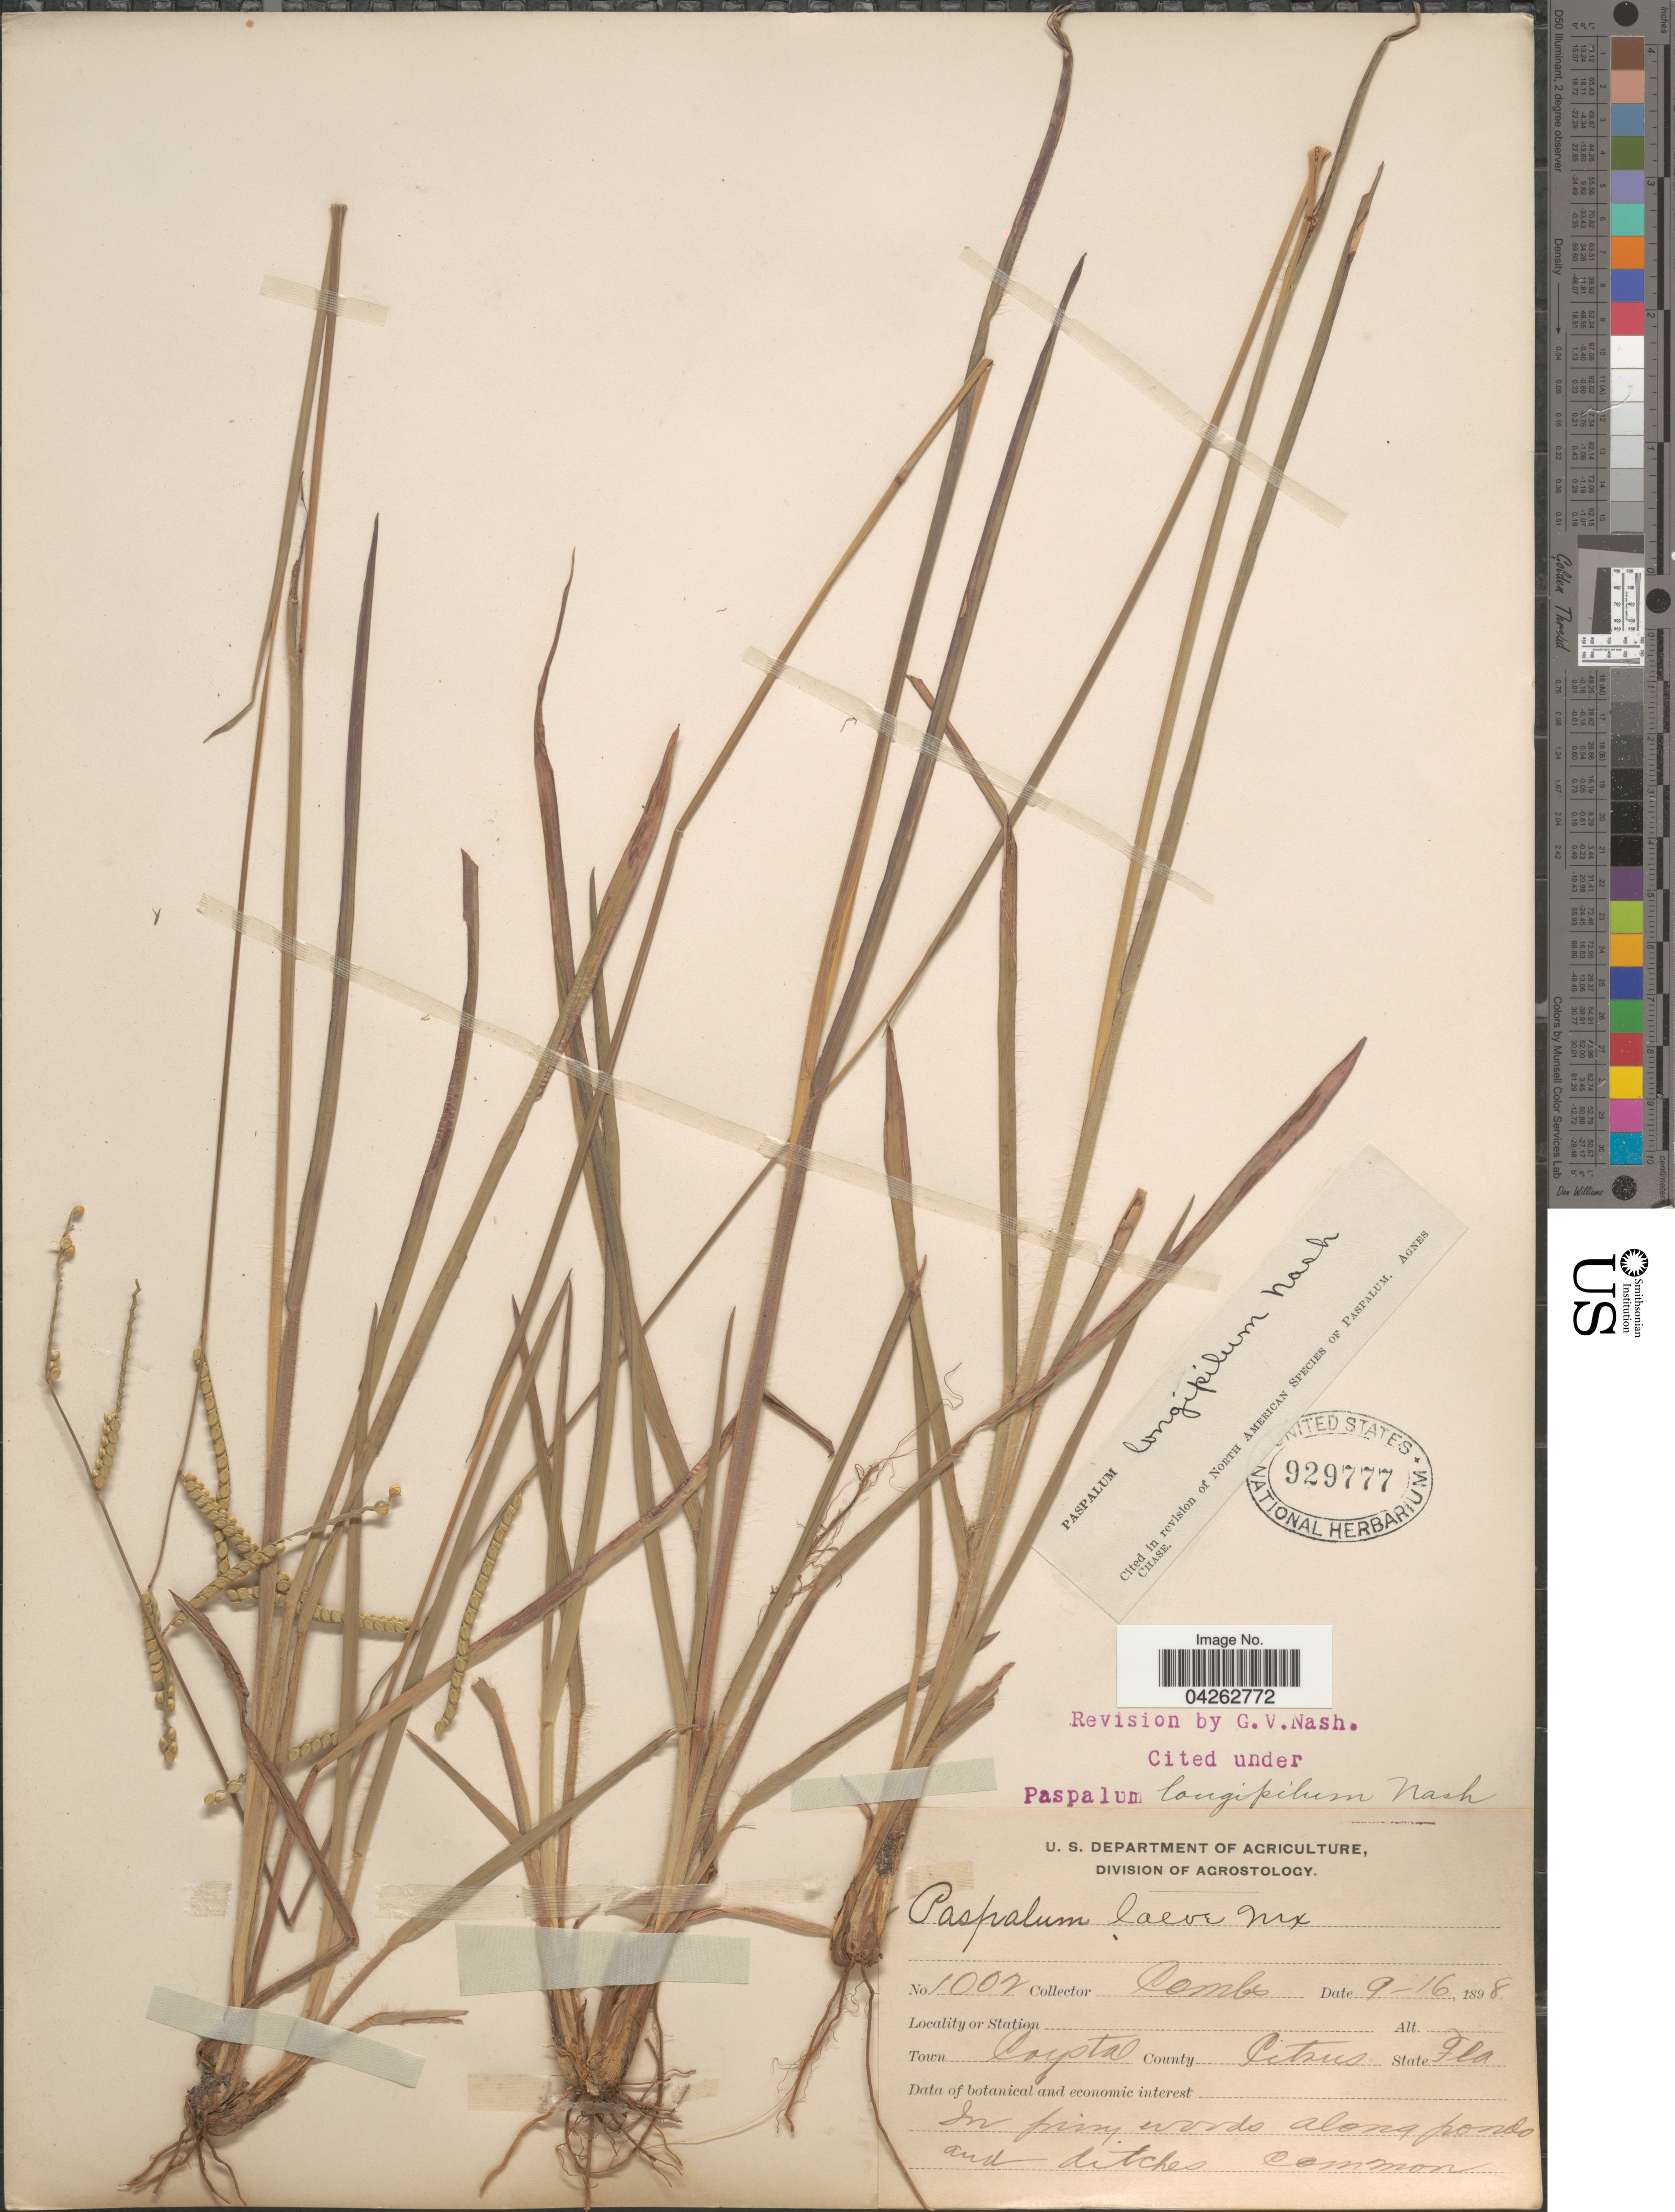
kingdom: Plantae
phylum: Tracheophyta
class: Liliopsida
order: Poales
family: Poaceae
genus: Paspalum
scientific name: Paspalum longipilum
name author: Nash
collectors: -. Combs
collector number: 1002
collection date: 1898-09-16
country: United States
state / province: Florida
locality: Town Crystal County Citrus. In piny woods along ponds and ditches.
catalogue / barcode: US 929777